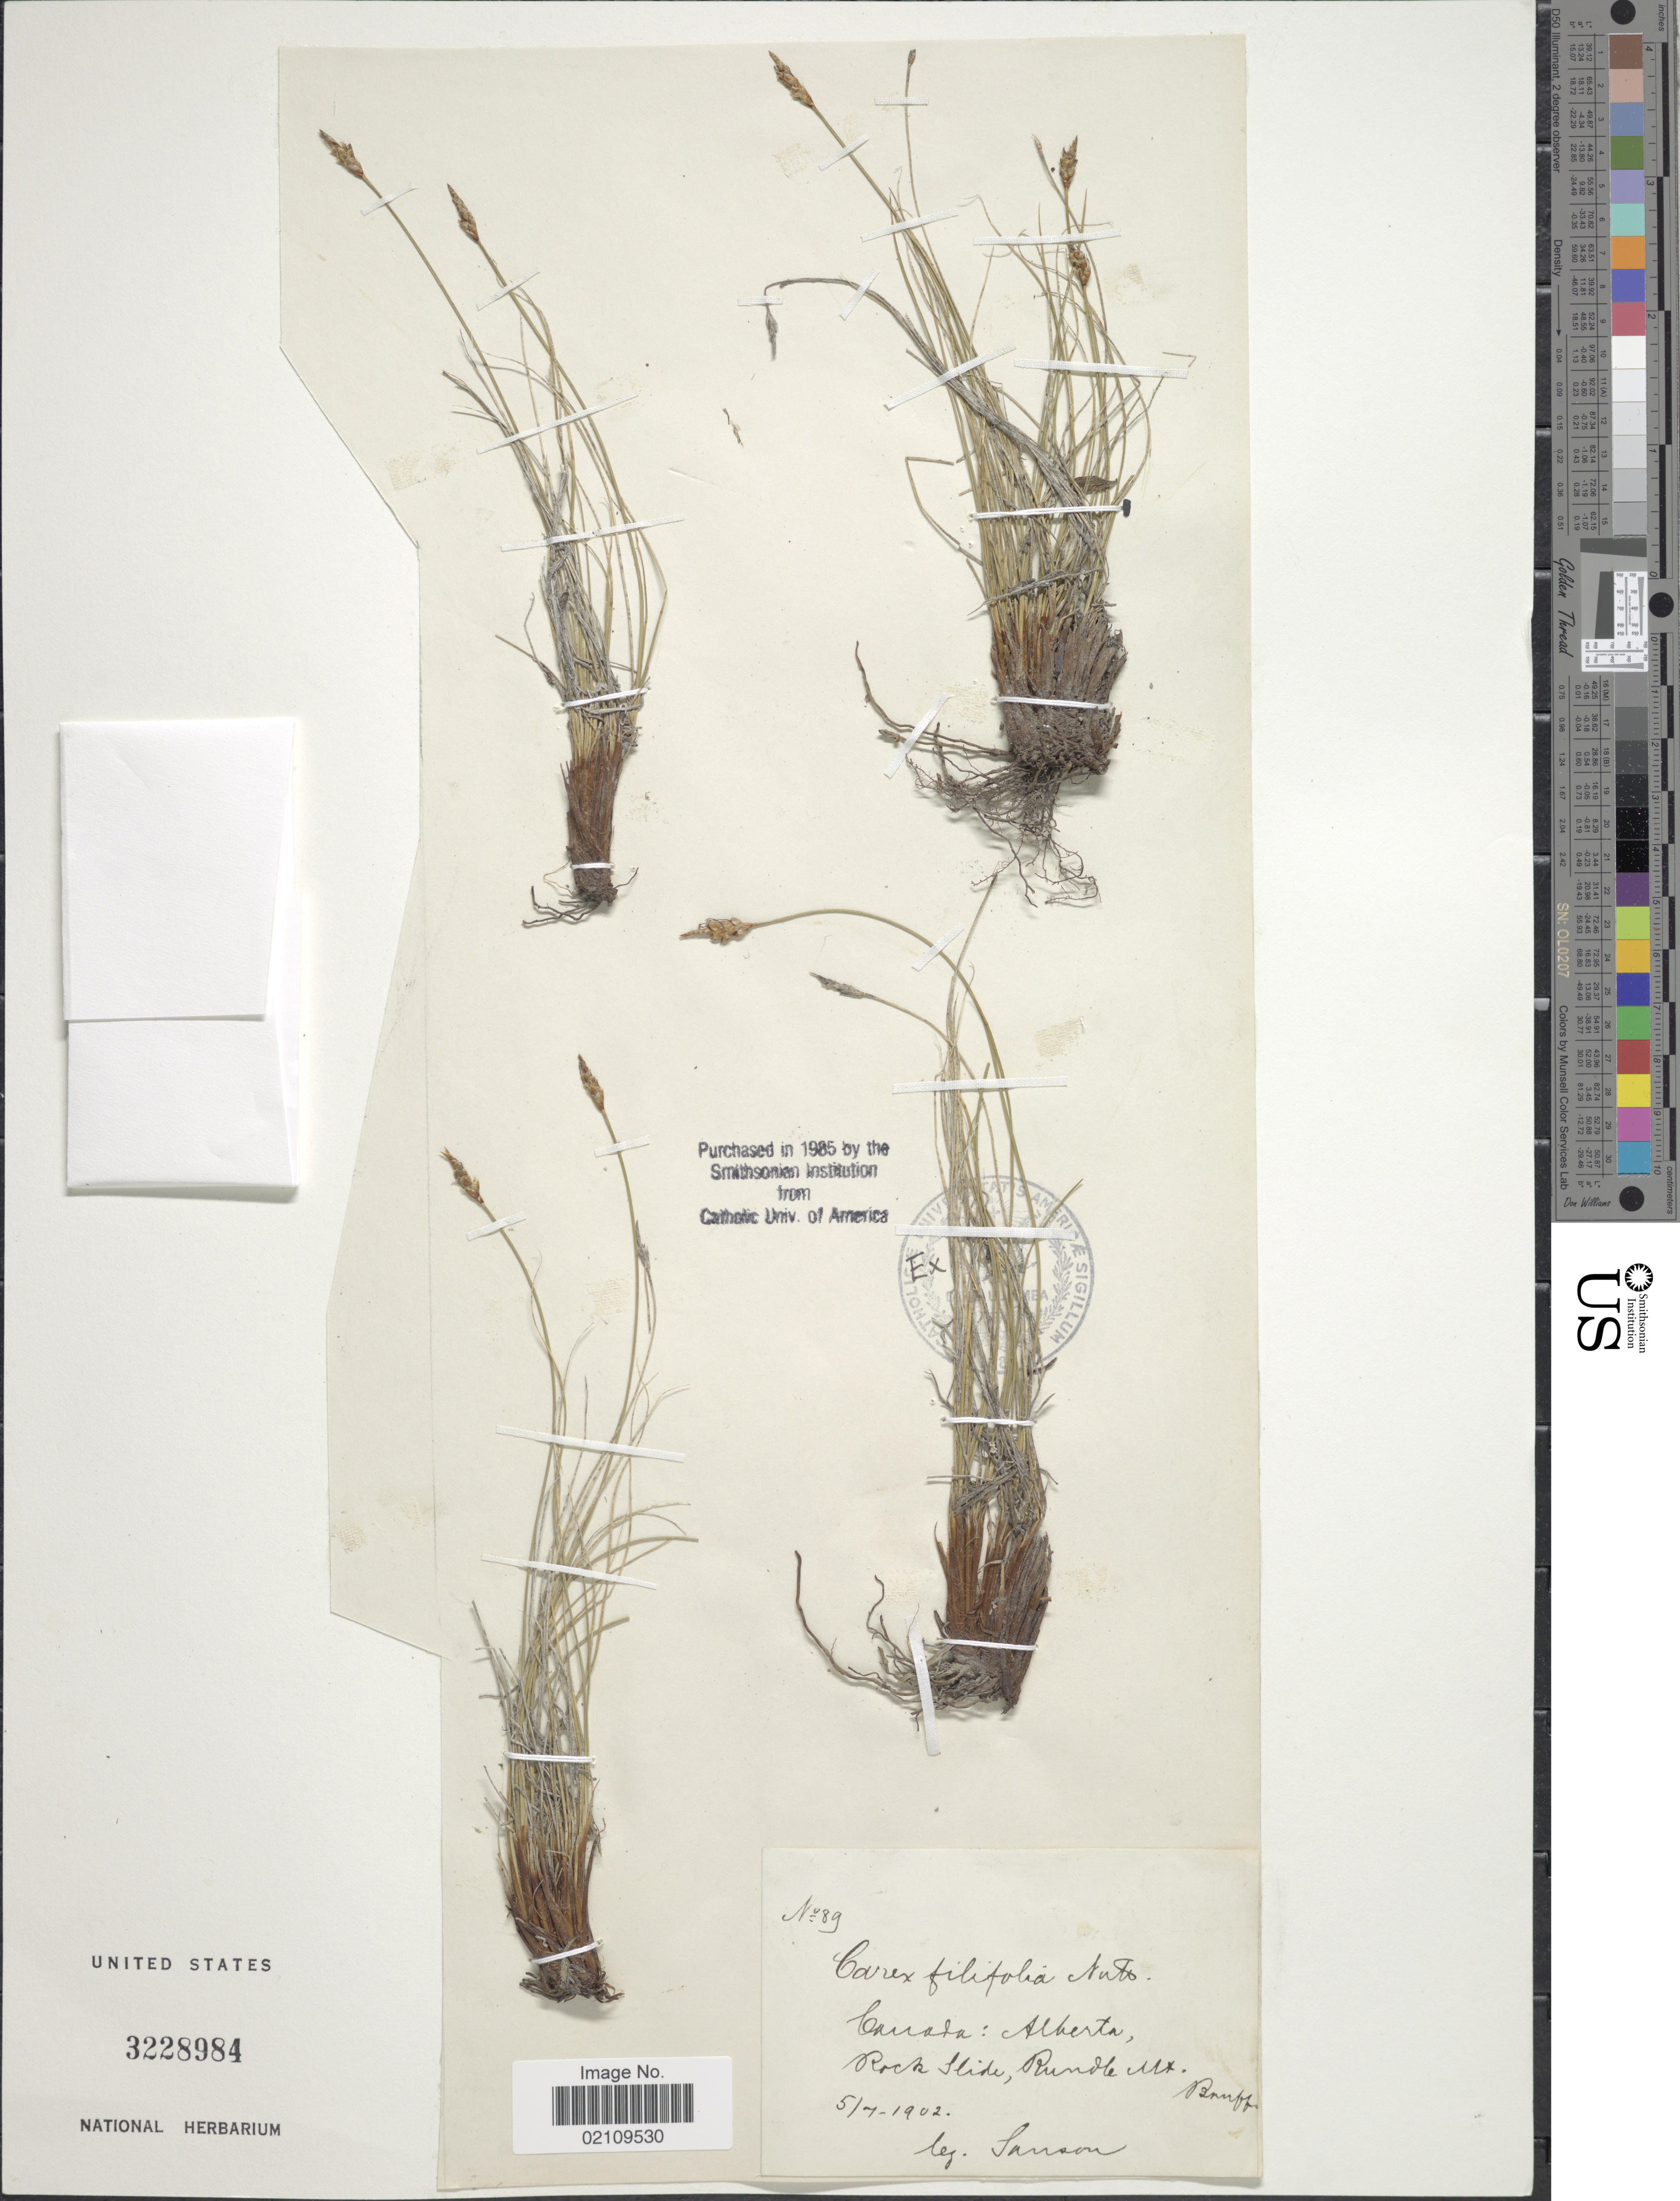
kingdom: Plantae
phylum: Tracheophyta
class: Liliopsida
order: Poales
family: Cyperaceae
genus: Carex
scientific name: Carex filifolia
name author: Nutt.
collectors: N. Sanson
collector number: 89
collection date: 1902-07-05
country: Canada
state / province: Alberta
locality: Rock Slide, Rundle Mt Banff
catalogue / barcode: US 3228984